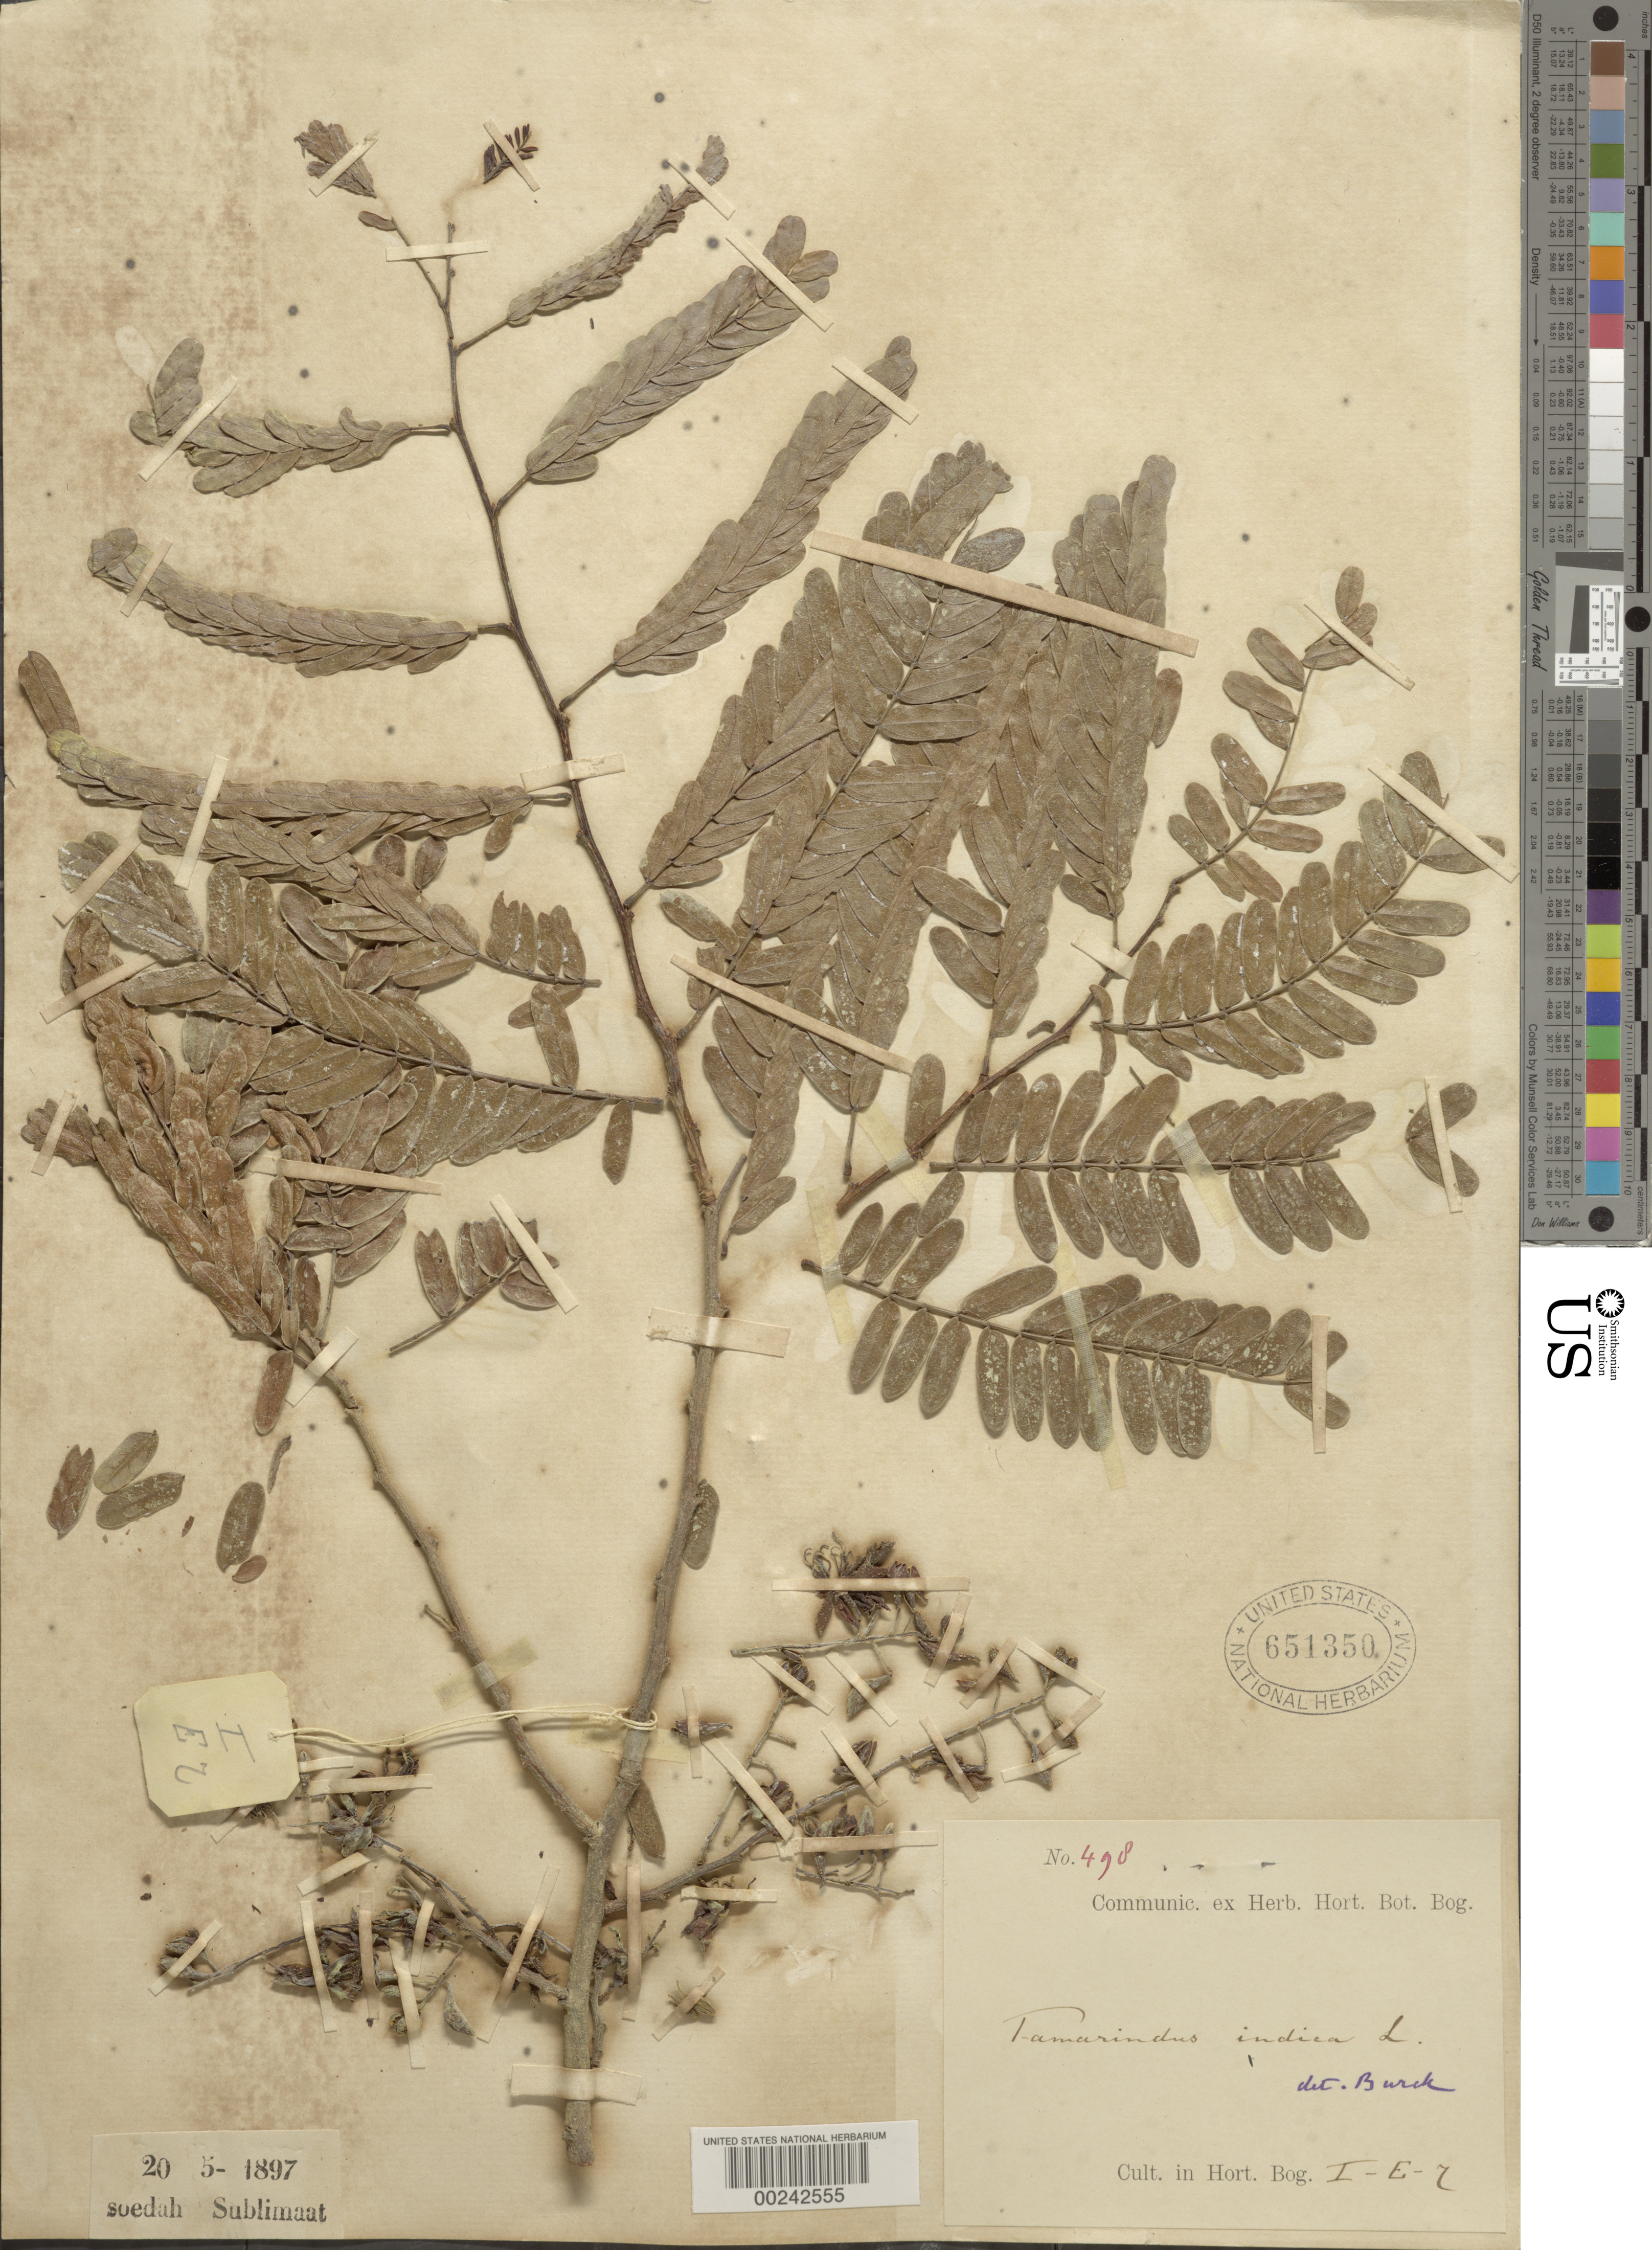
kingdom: Plantae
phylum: Tracheophyta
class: Magnoliopsida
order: Fabales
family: Fabaceae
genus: Tamarindus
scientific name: Tamarindus indica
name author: L.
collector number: I,e,2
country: Indonesia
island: Java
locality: Hort. bogor.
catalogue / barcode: US 651350